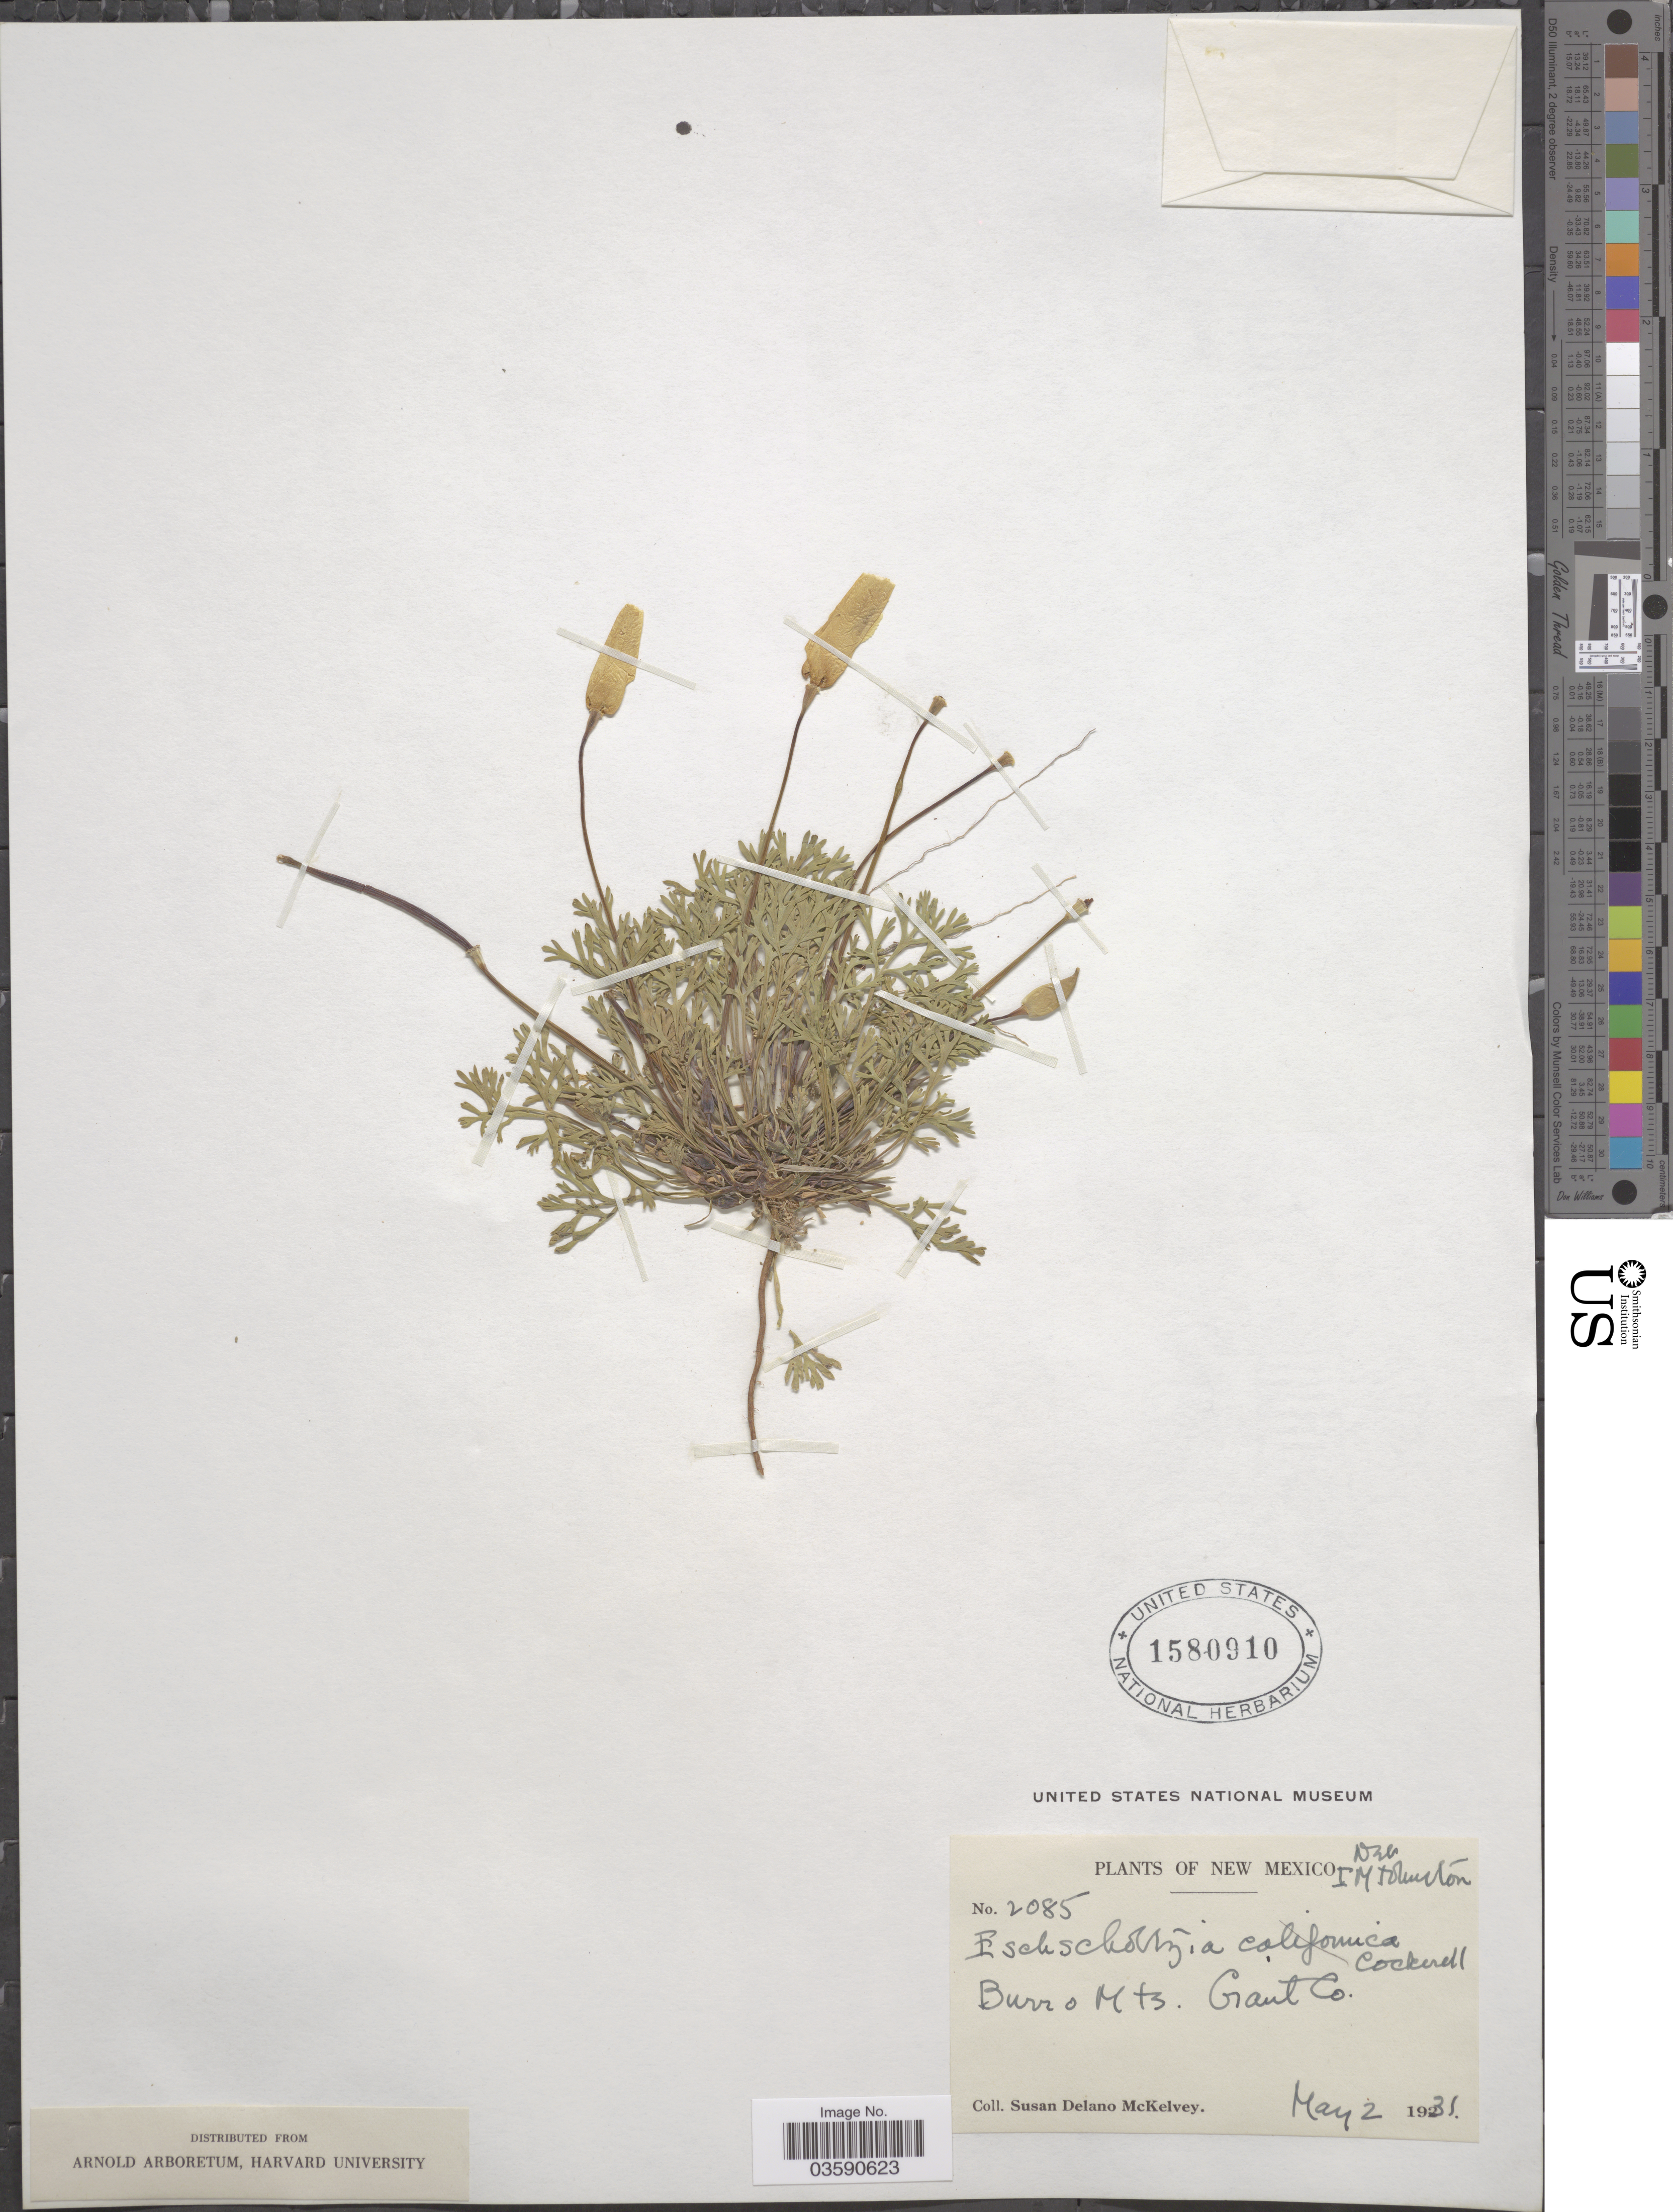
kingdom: Plantae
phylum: Tracheophyta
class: Magnoliopsida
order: Ranunculales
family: Papaveraceae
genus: Eschscholzia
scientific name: Eschscholzia mexicana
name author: Greene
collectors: S. A. McKelvey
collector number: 2085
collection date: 1931-05-02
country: United States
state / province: New Mexico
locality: Burro Mts, Grant Co.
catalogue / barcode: US 1580910